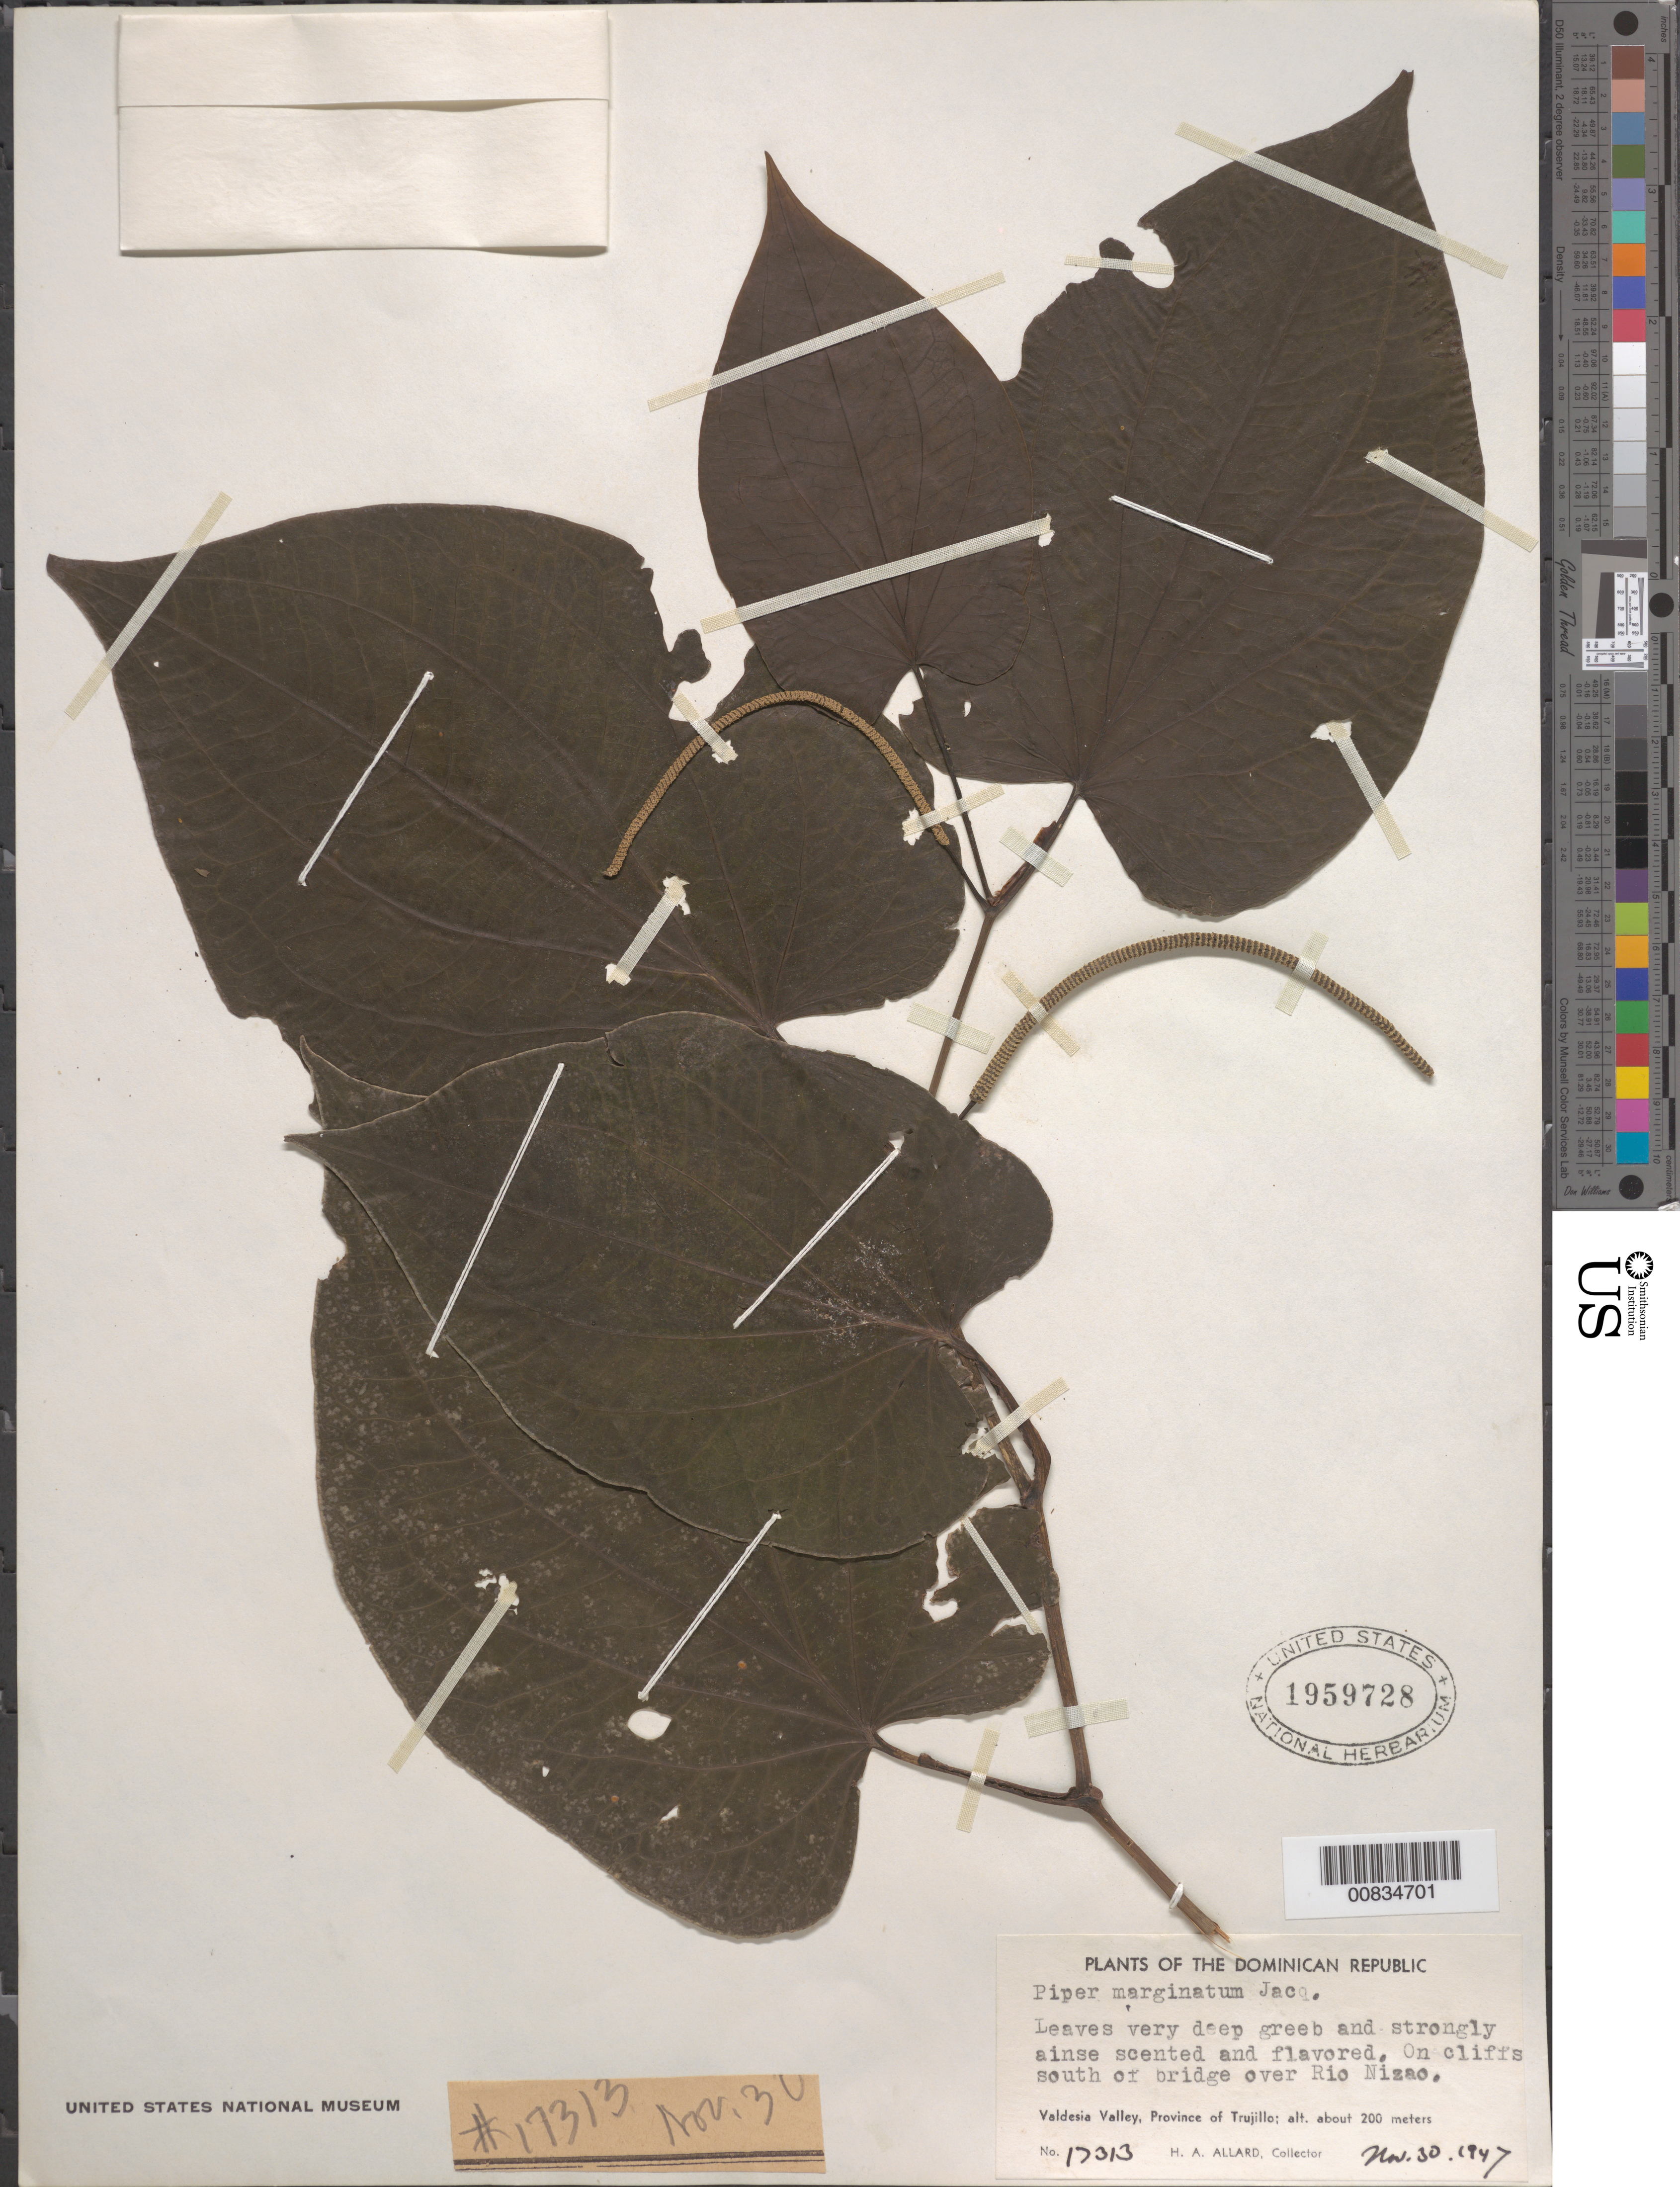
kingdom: Plantae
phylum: Tracheophyta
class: Magnoliopsida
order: Piperales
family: Piperaceae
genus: Piper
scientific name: Piper marginatum var. domatiiferum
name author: Trel.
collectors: H. A. Allard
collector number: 17313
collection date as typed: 30 Nov 1947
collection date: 1947-11-30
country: Dominican Republic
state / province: San Cristóbal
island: Hispaniola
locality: Valdesia valley, Province of Trujillo (obsolete). On cliffs south of bridge over Río Nizao.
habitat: On cliffs.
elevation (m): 200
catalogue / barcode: US 1959728